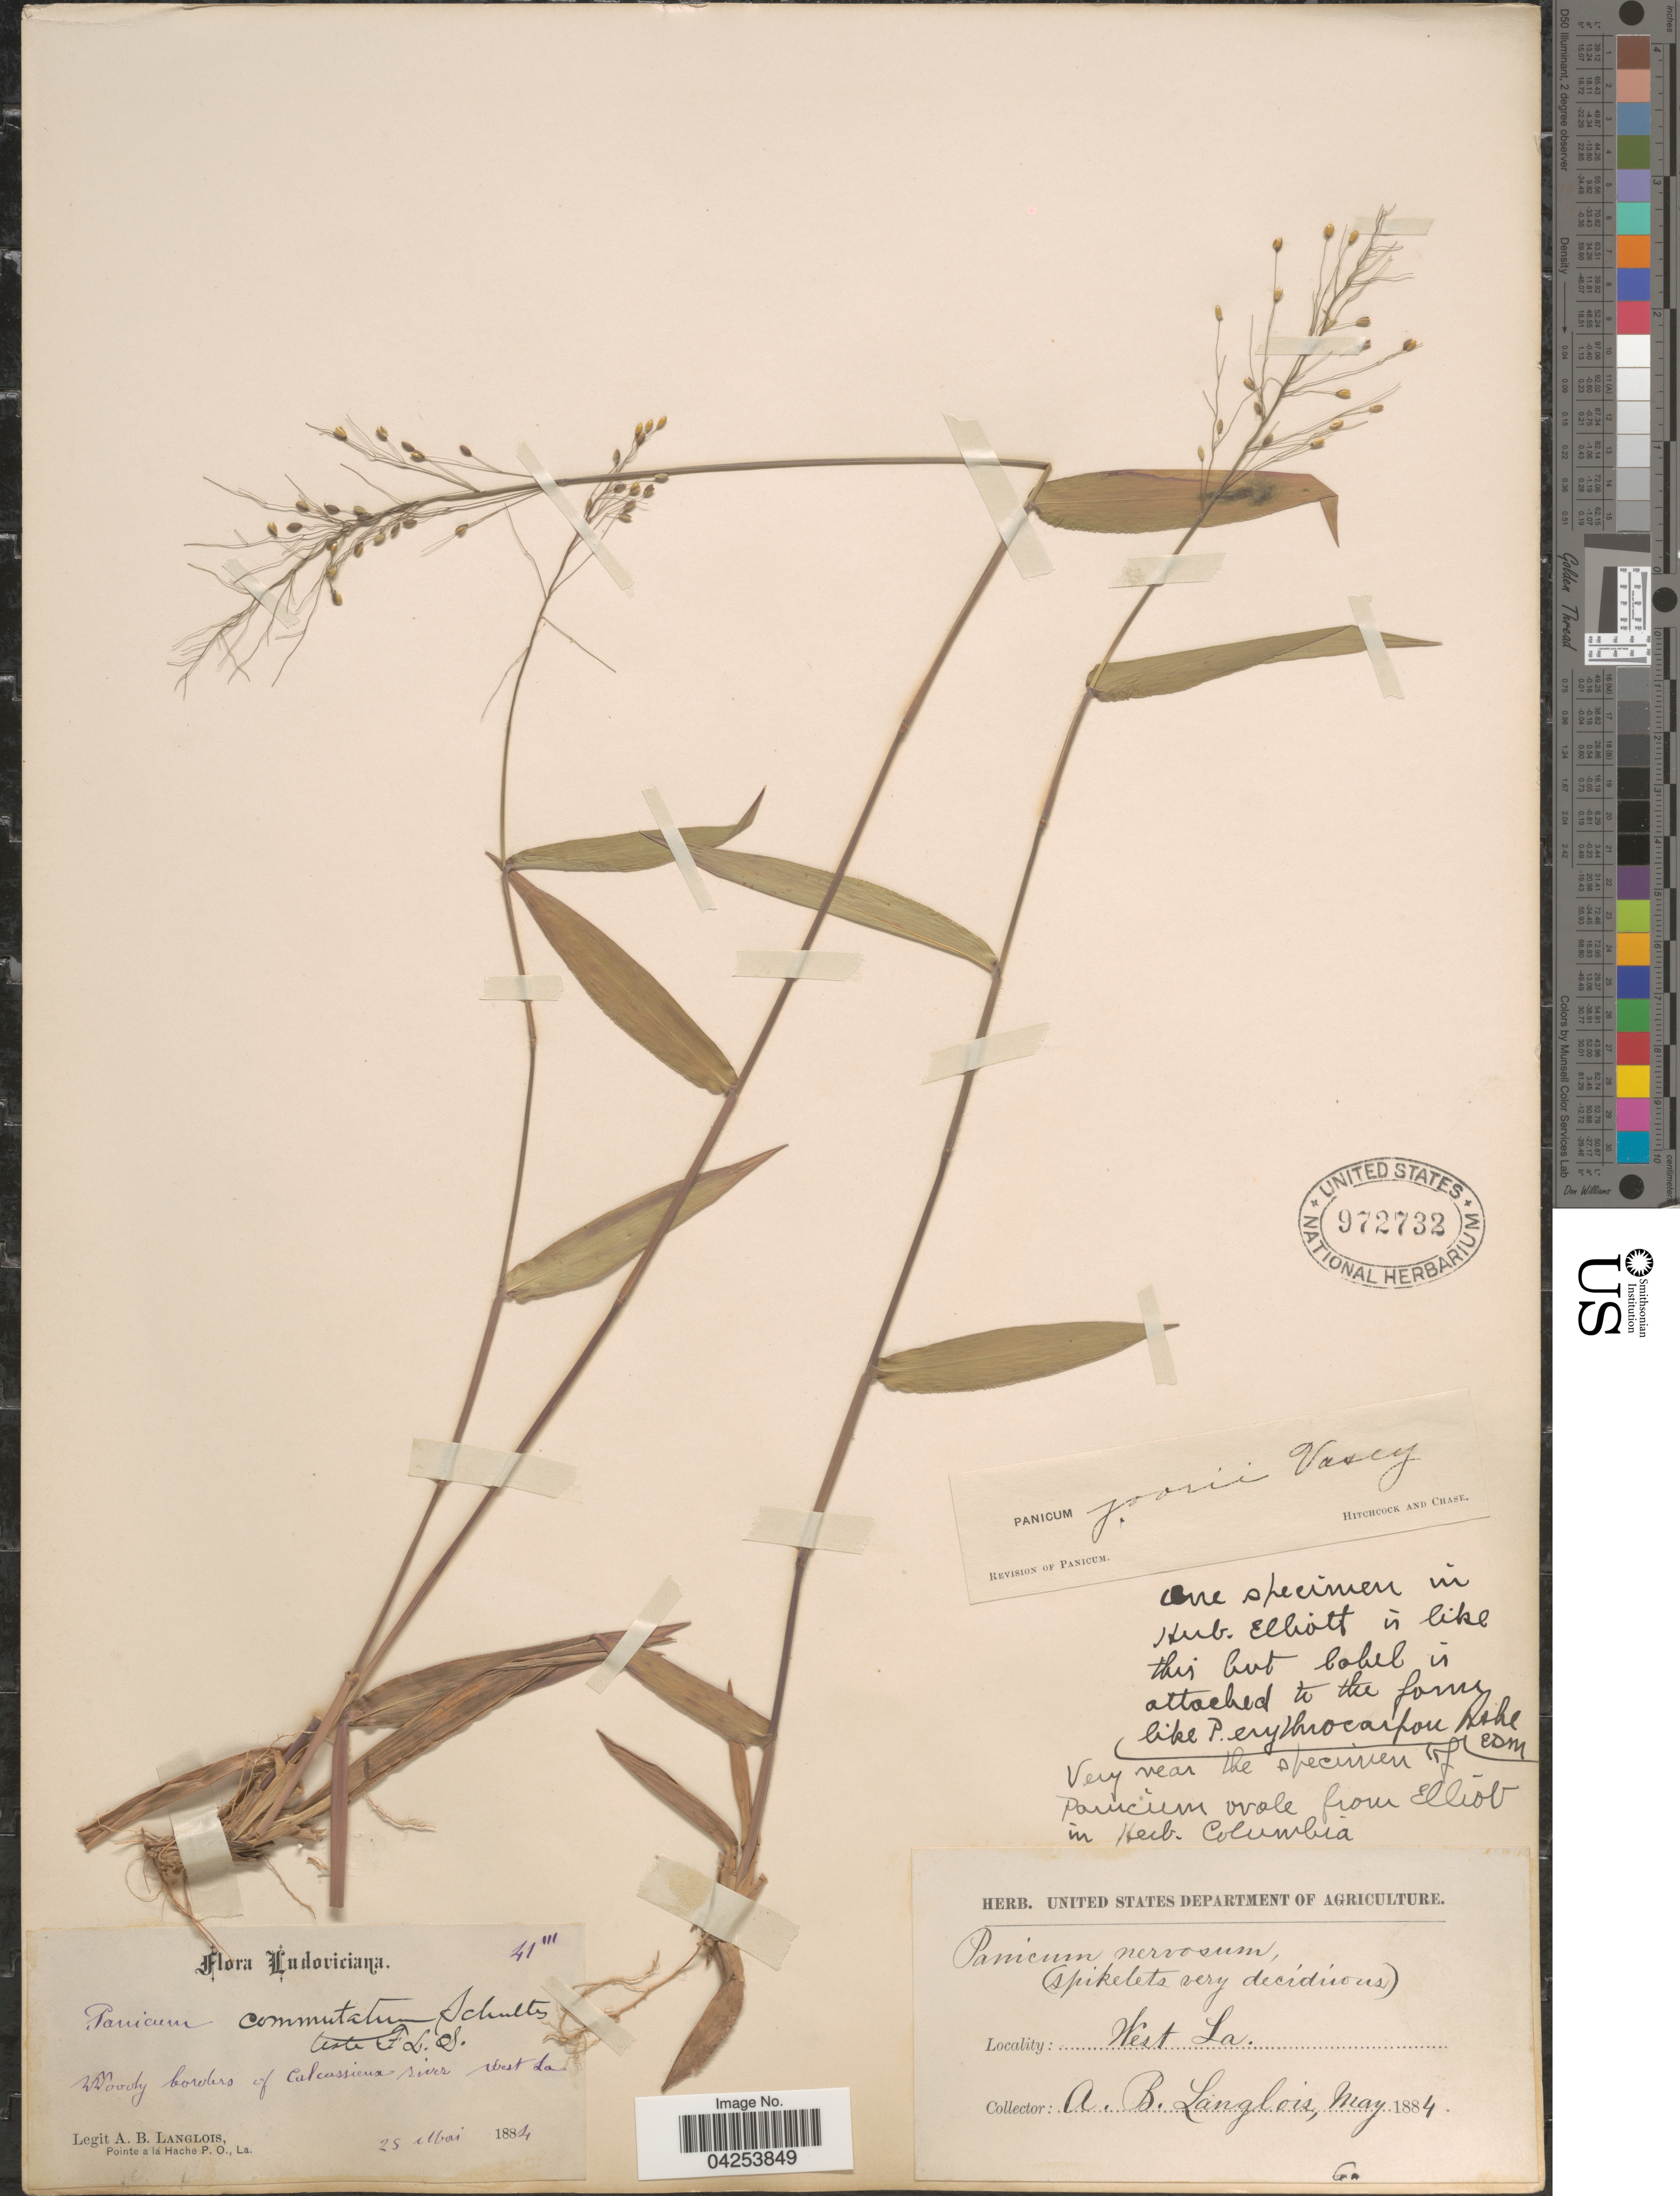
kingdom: Plantae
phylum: Tracheophyta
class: Liliopsida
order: Poales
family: Poaceae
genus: Dichanthelium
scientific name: Dichanthelium commutatum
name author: (Schult.) Gould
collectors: A. Langlois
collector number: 41III?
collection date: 1884-05-25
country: United States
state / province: Louisiana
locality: Ludoviciana. WestLa.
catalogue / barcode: US 972732